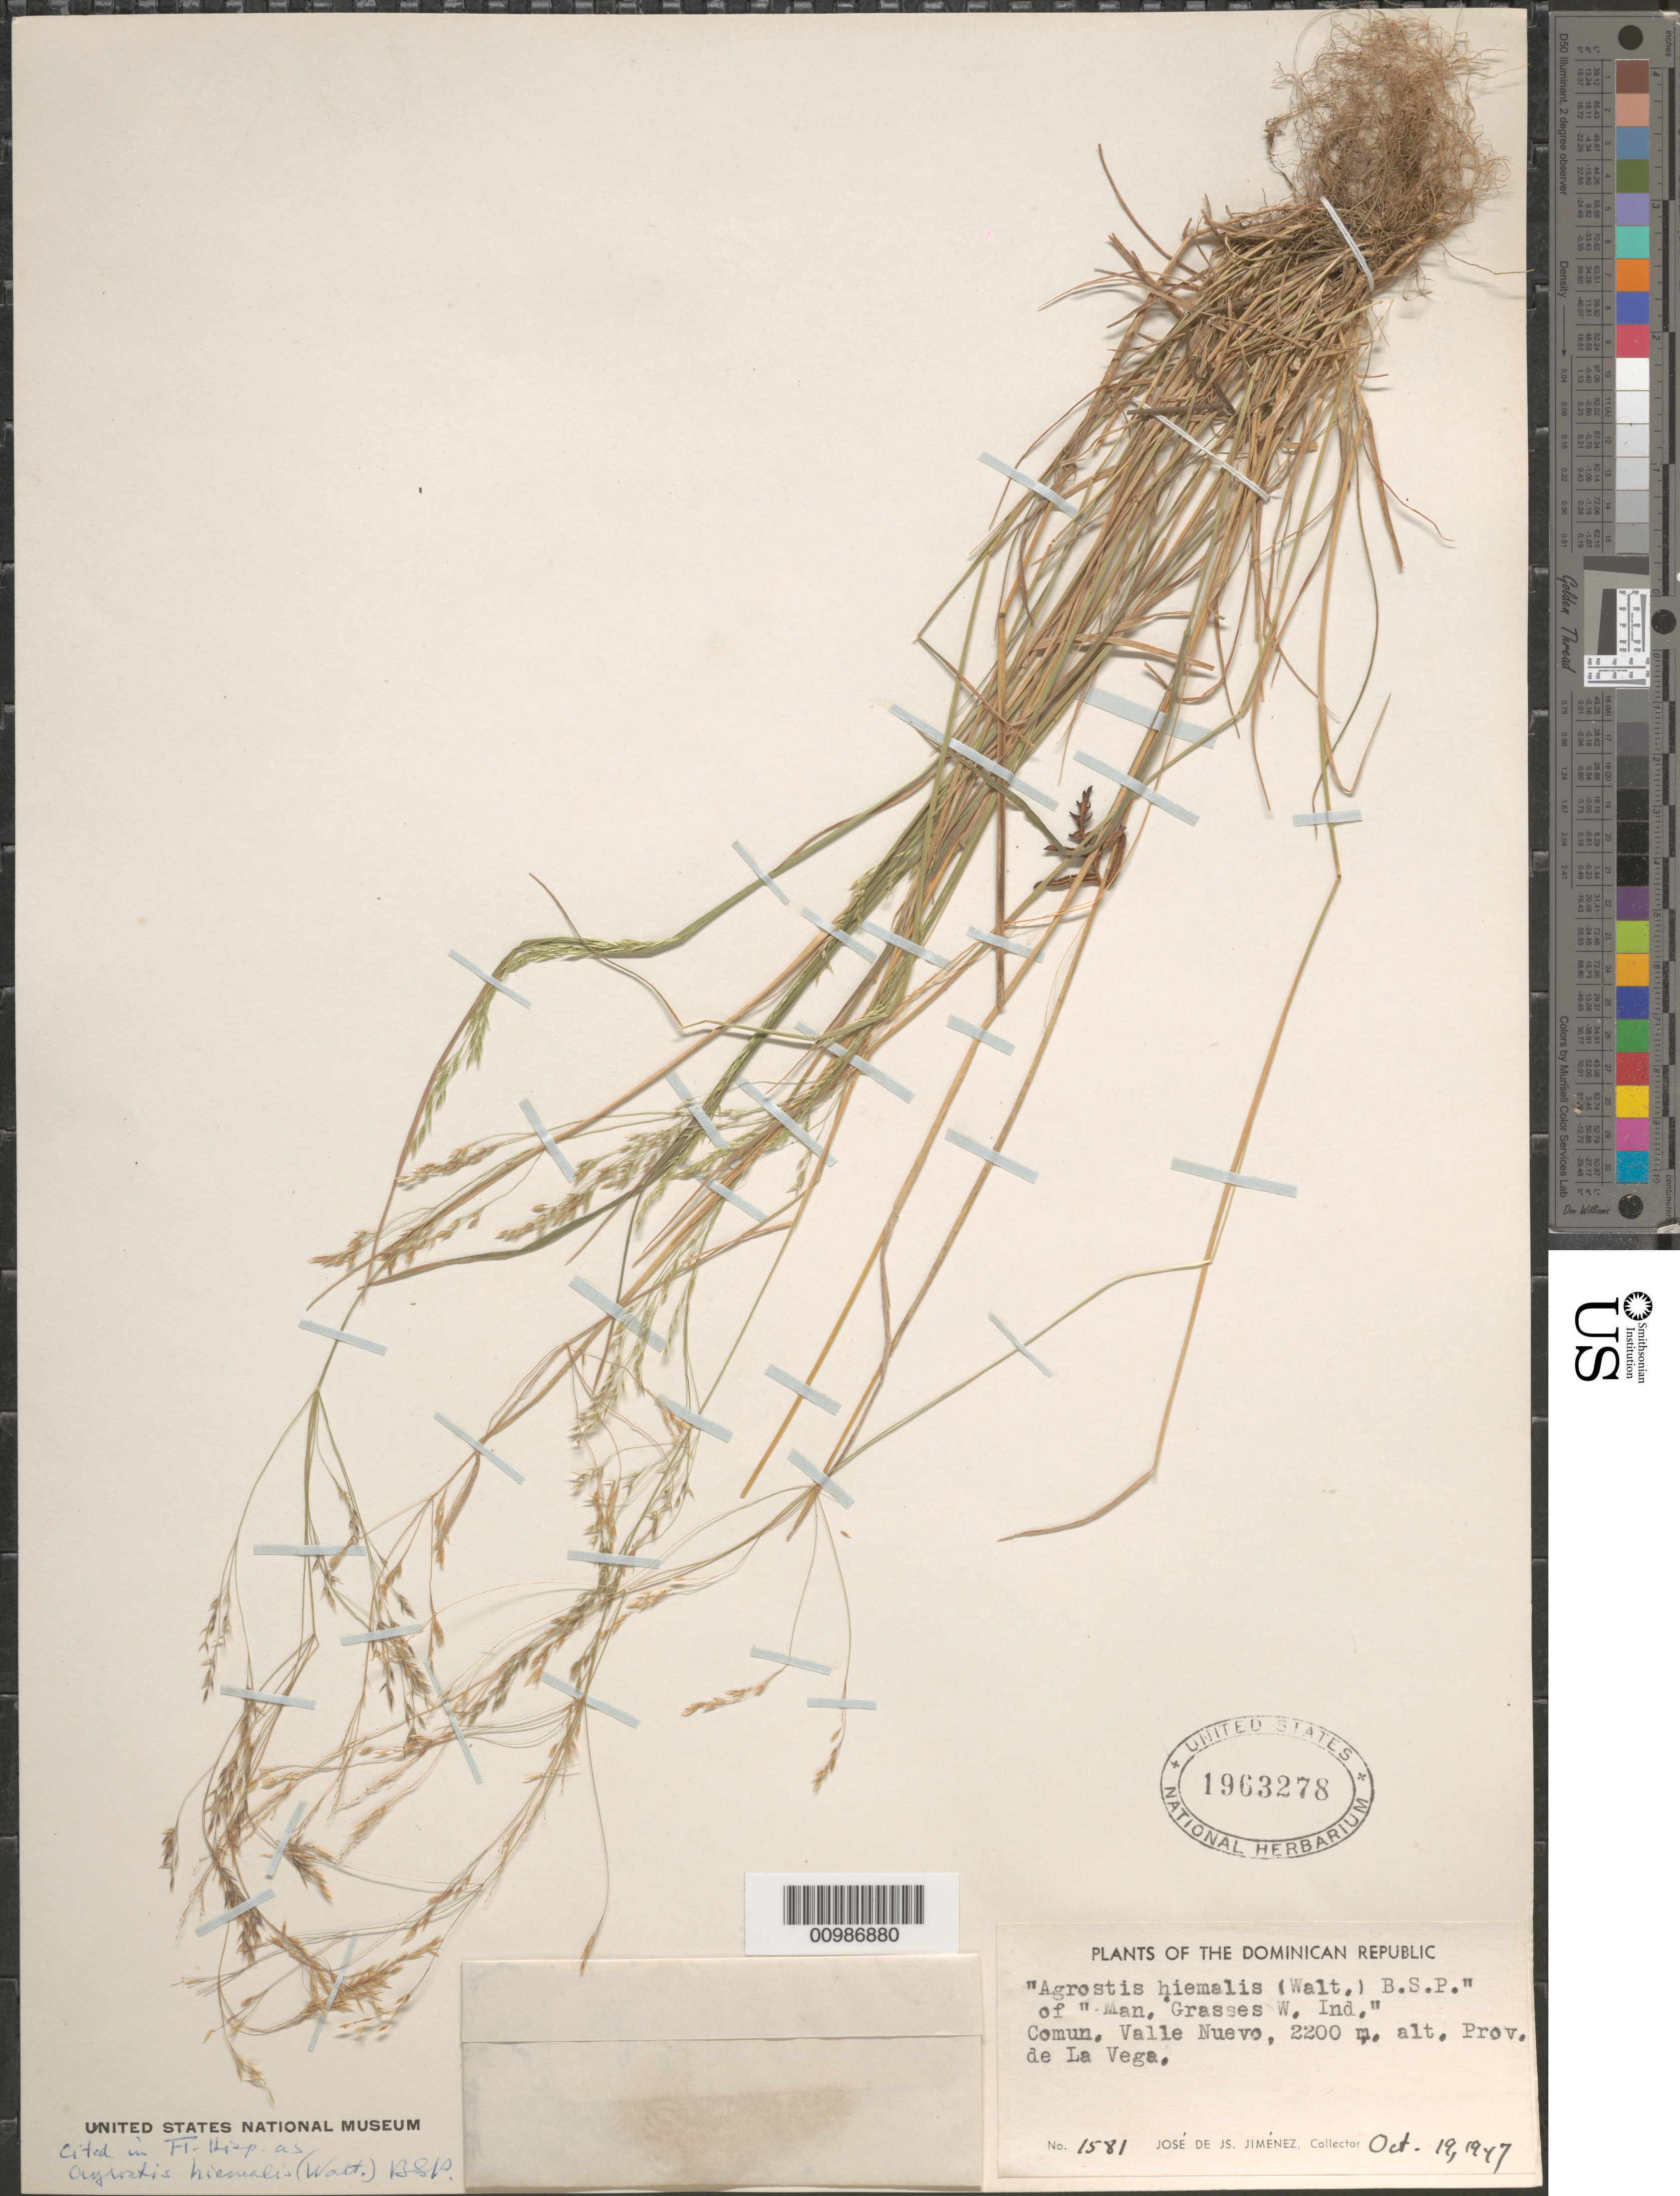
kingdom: Plantae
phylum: Tracheophyta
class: Liliopsida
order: Poales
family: Poaceae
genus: Agrostis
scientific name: Agrostis hyemalis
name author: (Walter) Britton et al.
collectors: J. J. Jiménez Almonte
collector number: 1581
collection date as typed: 19 Oct 1947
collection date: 1947-10-19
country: Dominican Republic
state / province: La Vega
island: Hispaniola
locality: Valle Nuevo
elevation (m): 2200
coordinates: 0 N, 0 E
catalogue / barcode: US 1963278